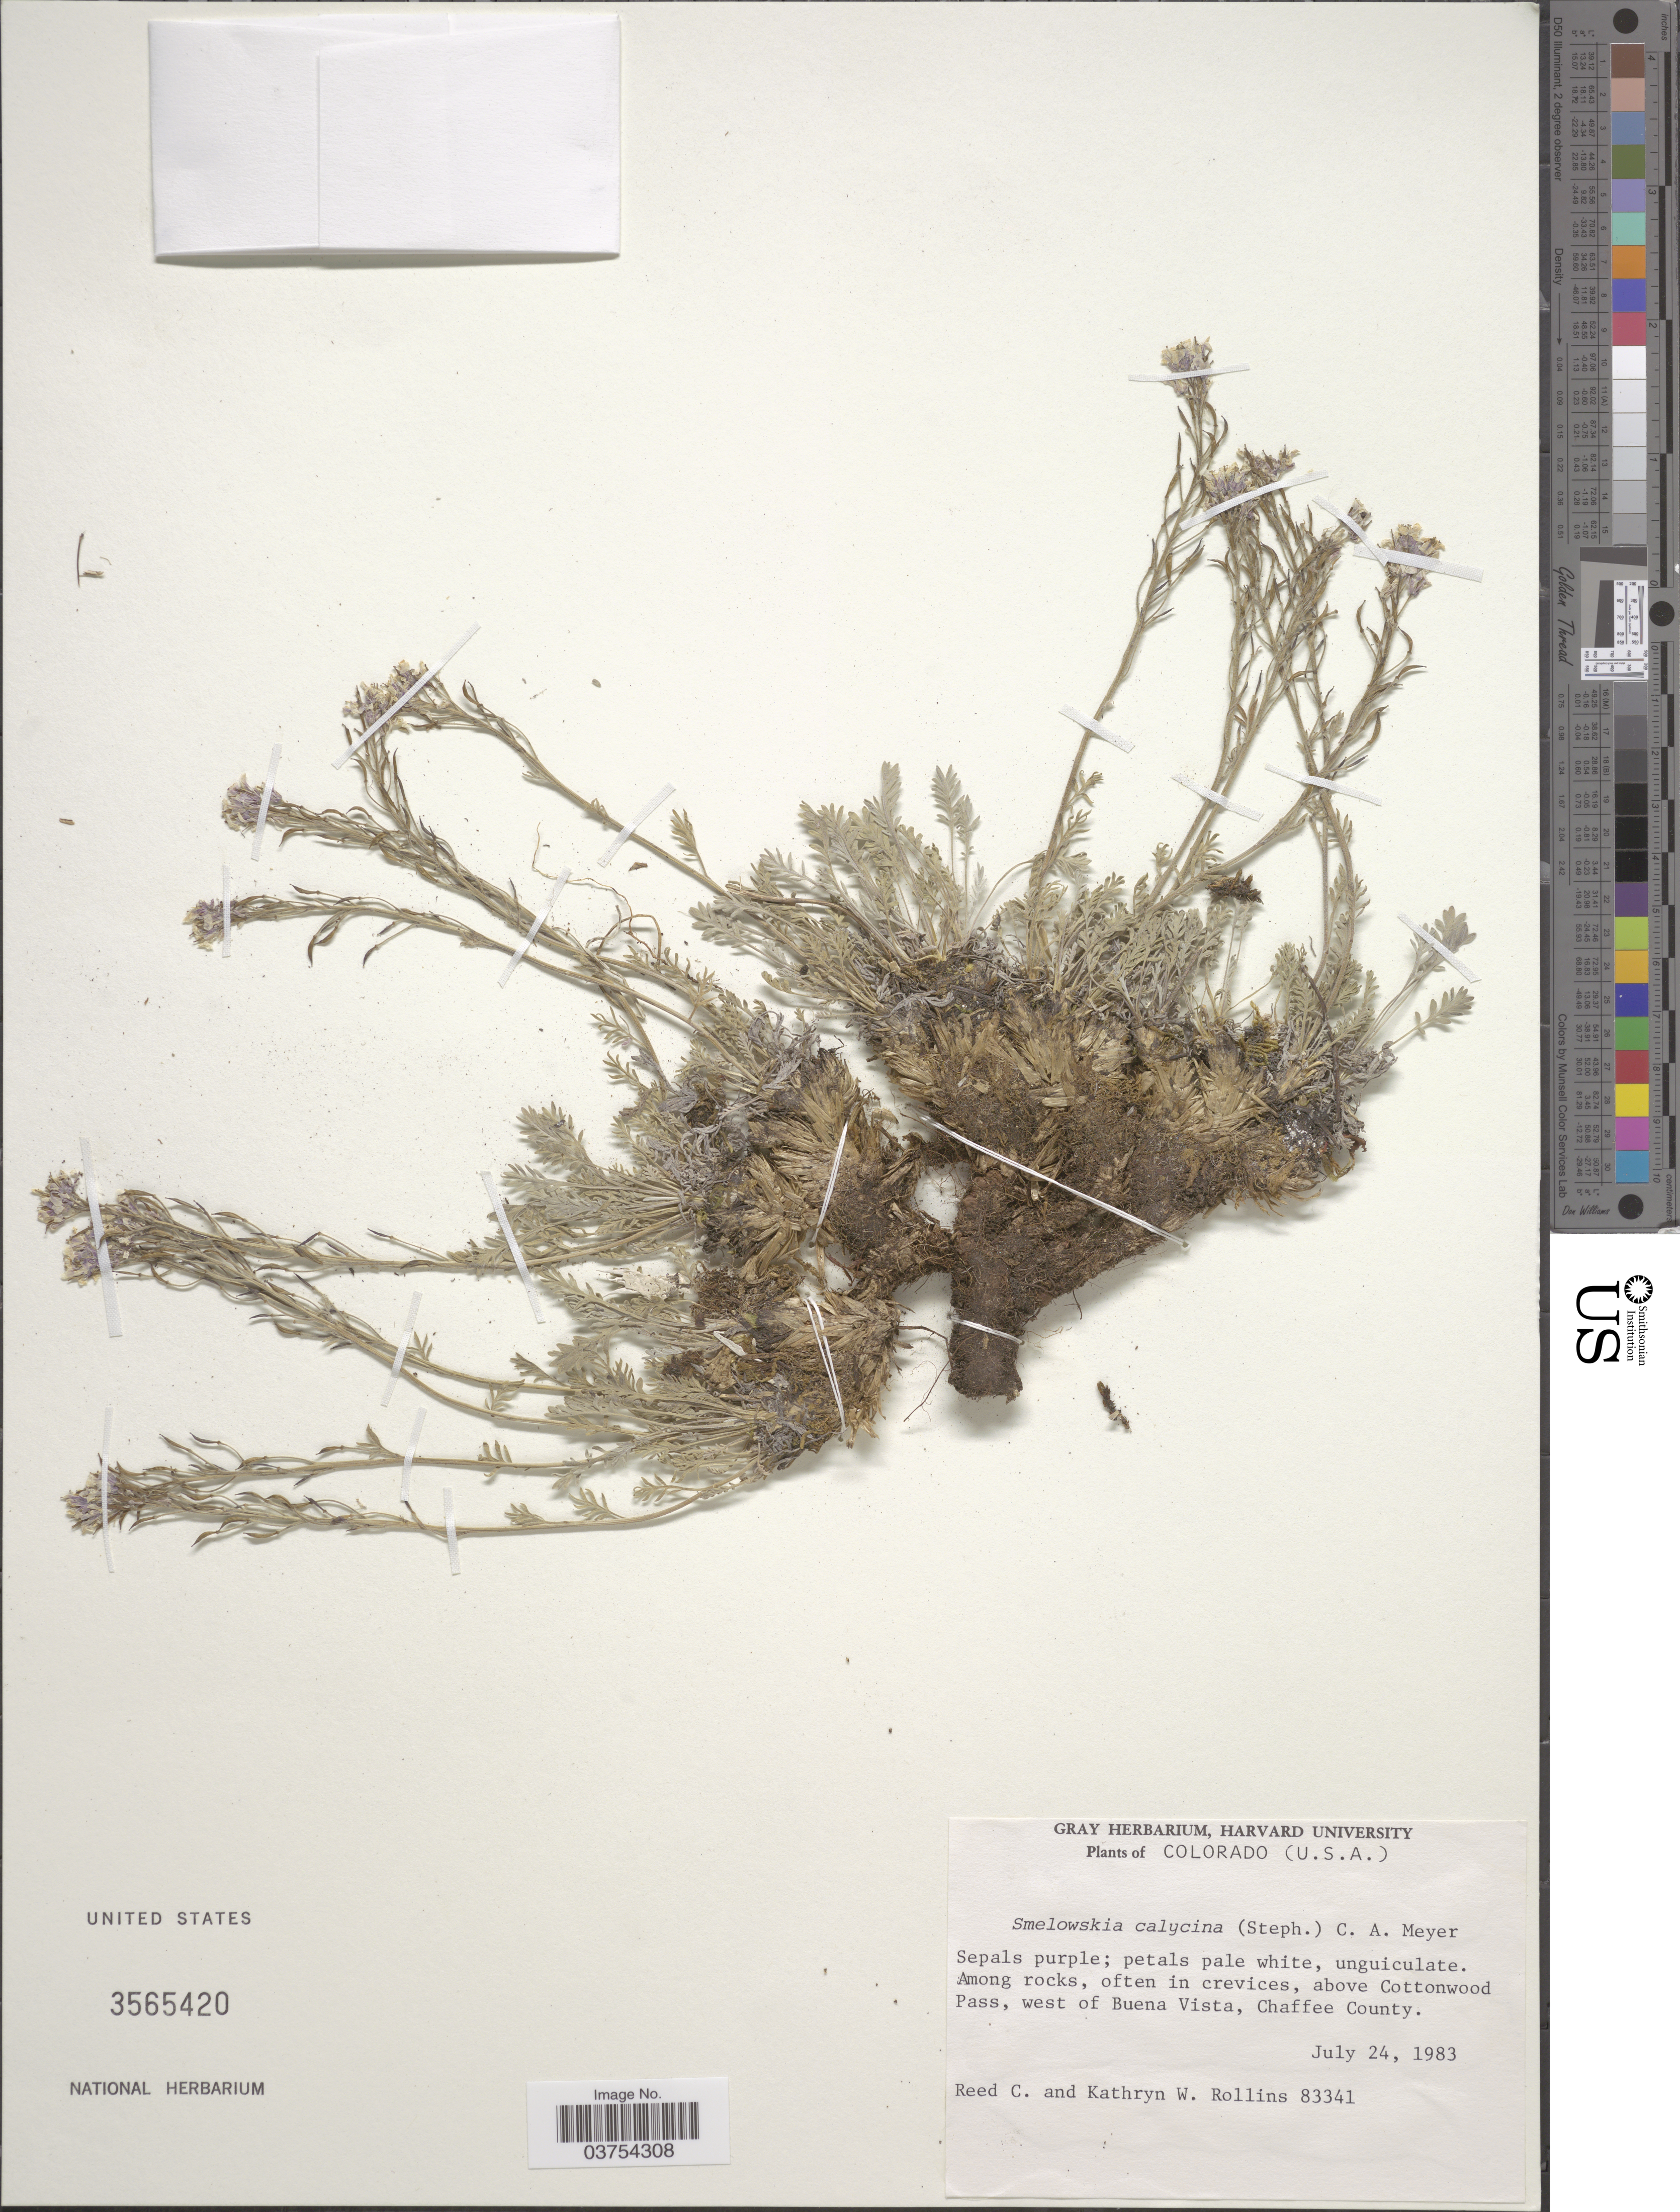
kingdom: Plantae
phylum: Tracheophyta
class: Magnoliopsida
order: Brassicales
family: Brassicaceae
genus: Smelowskia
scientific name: Smelowskia calycina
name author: (Stephan) C.A. Mey.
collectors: R. C. Rollins & K. W. Rollins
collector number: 83341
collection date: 1983-07-24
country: United States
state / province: Colorado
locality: Above Cottonwood Pass, west of Buena Vista, Chaffee County.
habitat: among rocks, often in crevices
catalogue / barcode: US 3565420